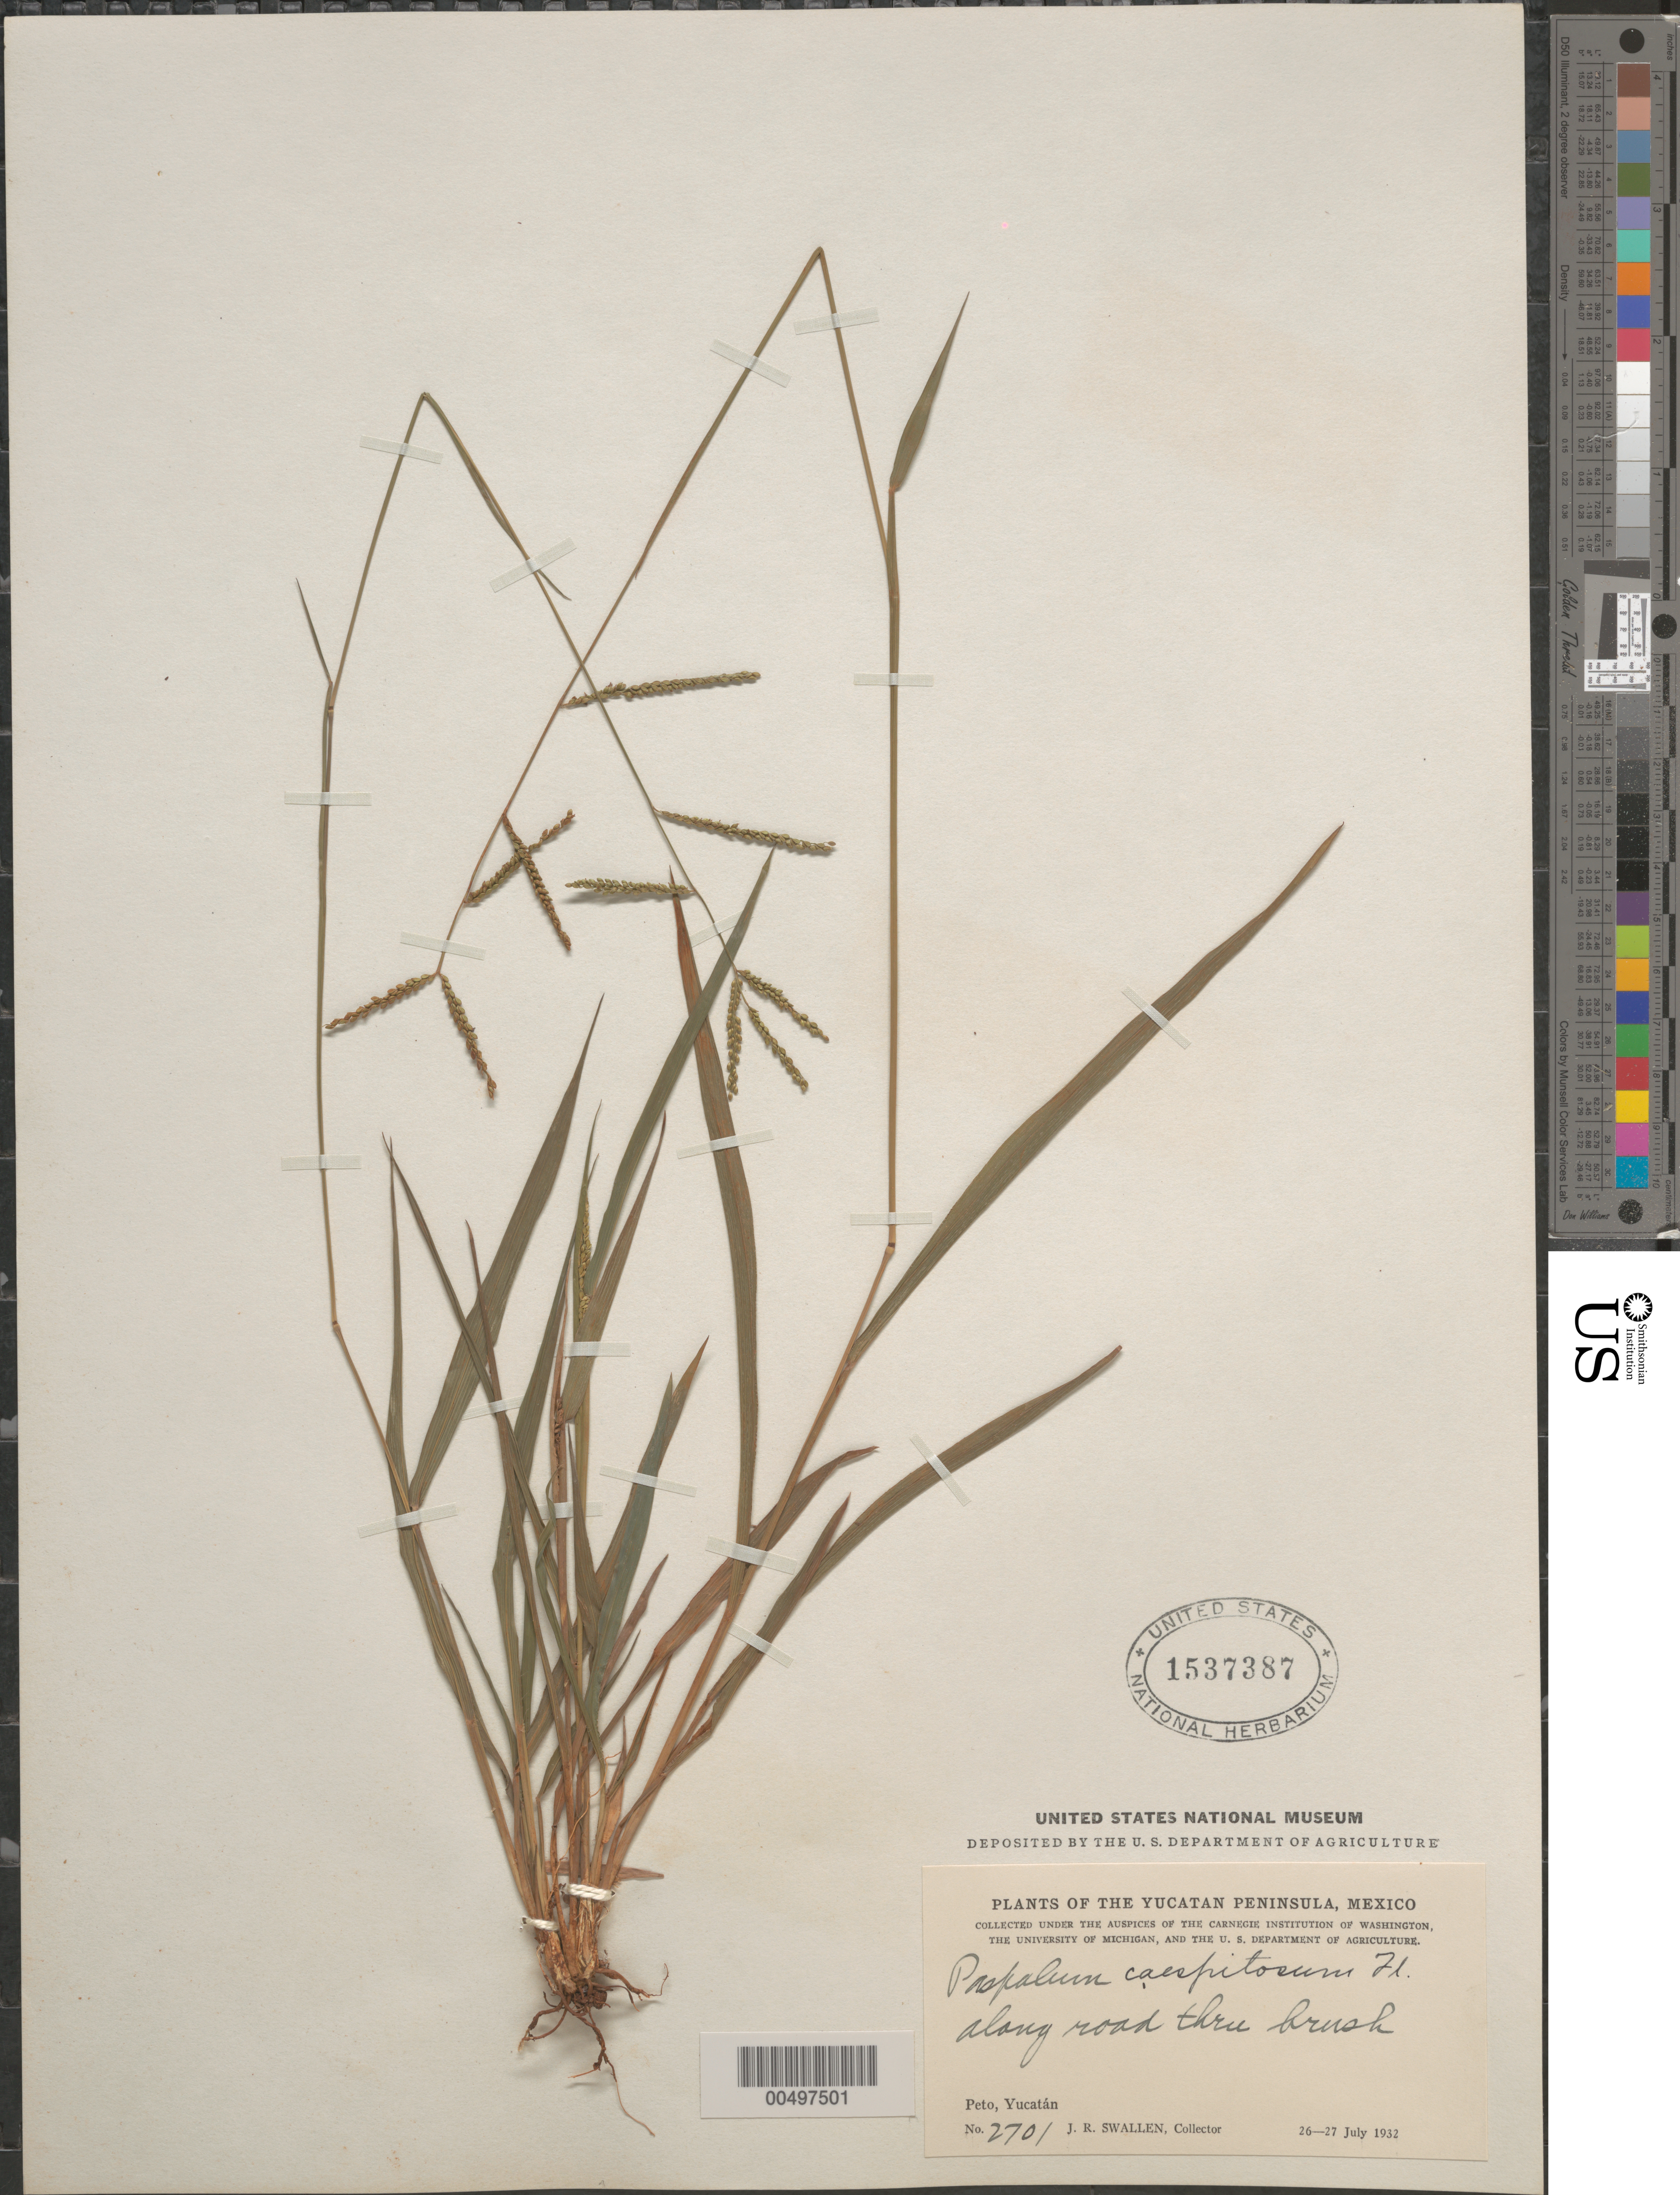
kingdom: Plantae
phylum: Tracheophyta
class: Liliopsida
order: Poales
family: Poaceae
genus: Paspalum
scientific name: Paspalum caespitosum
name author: Flüggé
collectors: J. R. Swallen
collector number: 2701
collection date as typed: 26 Jul 1932 to 27 Jul 1932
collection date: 1932-07-26/1932-07-27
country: Mexico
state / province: Yucatan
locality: Yucatan Peninsula, Peto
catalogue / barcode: US 1537387